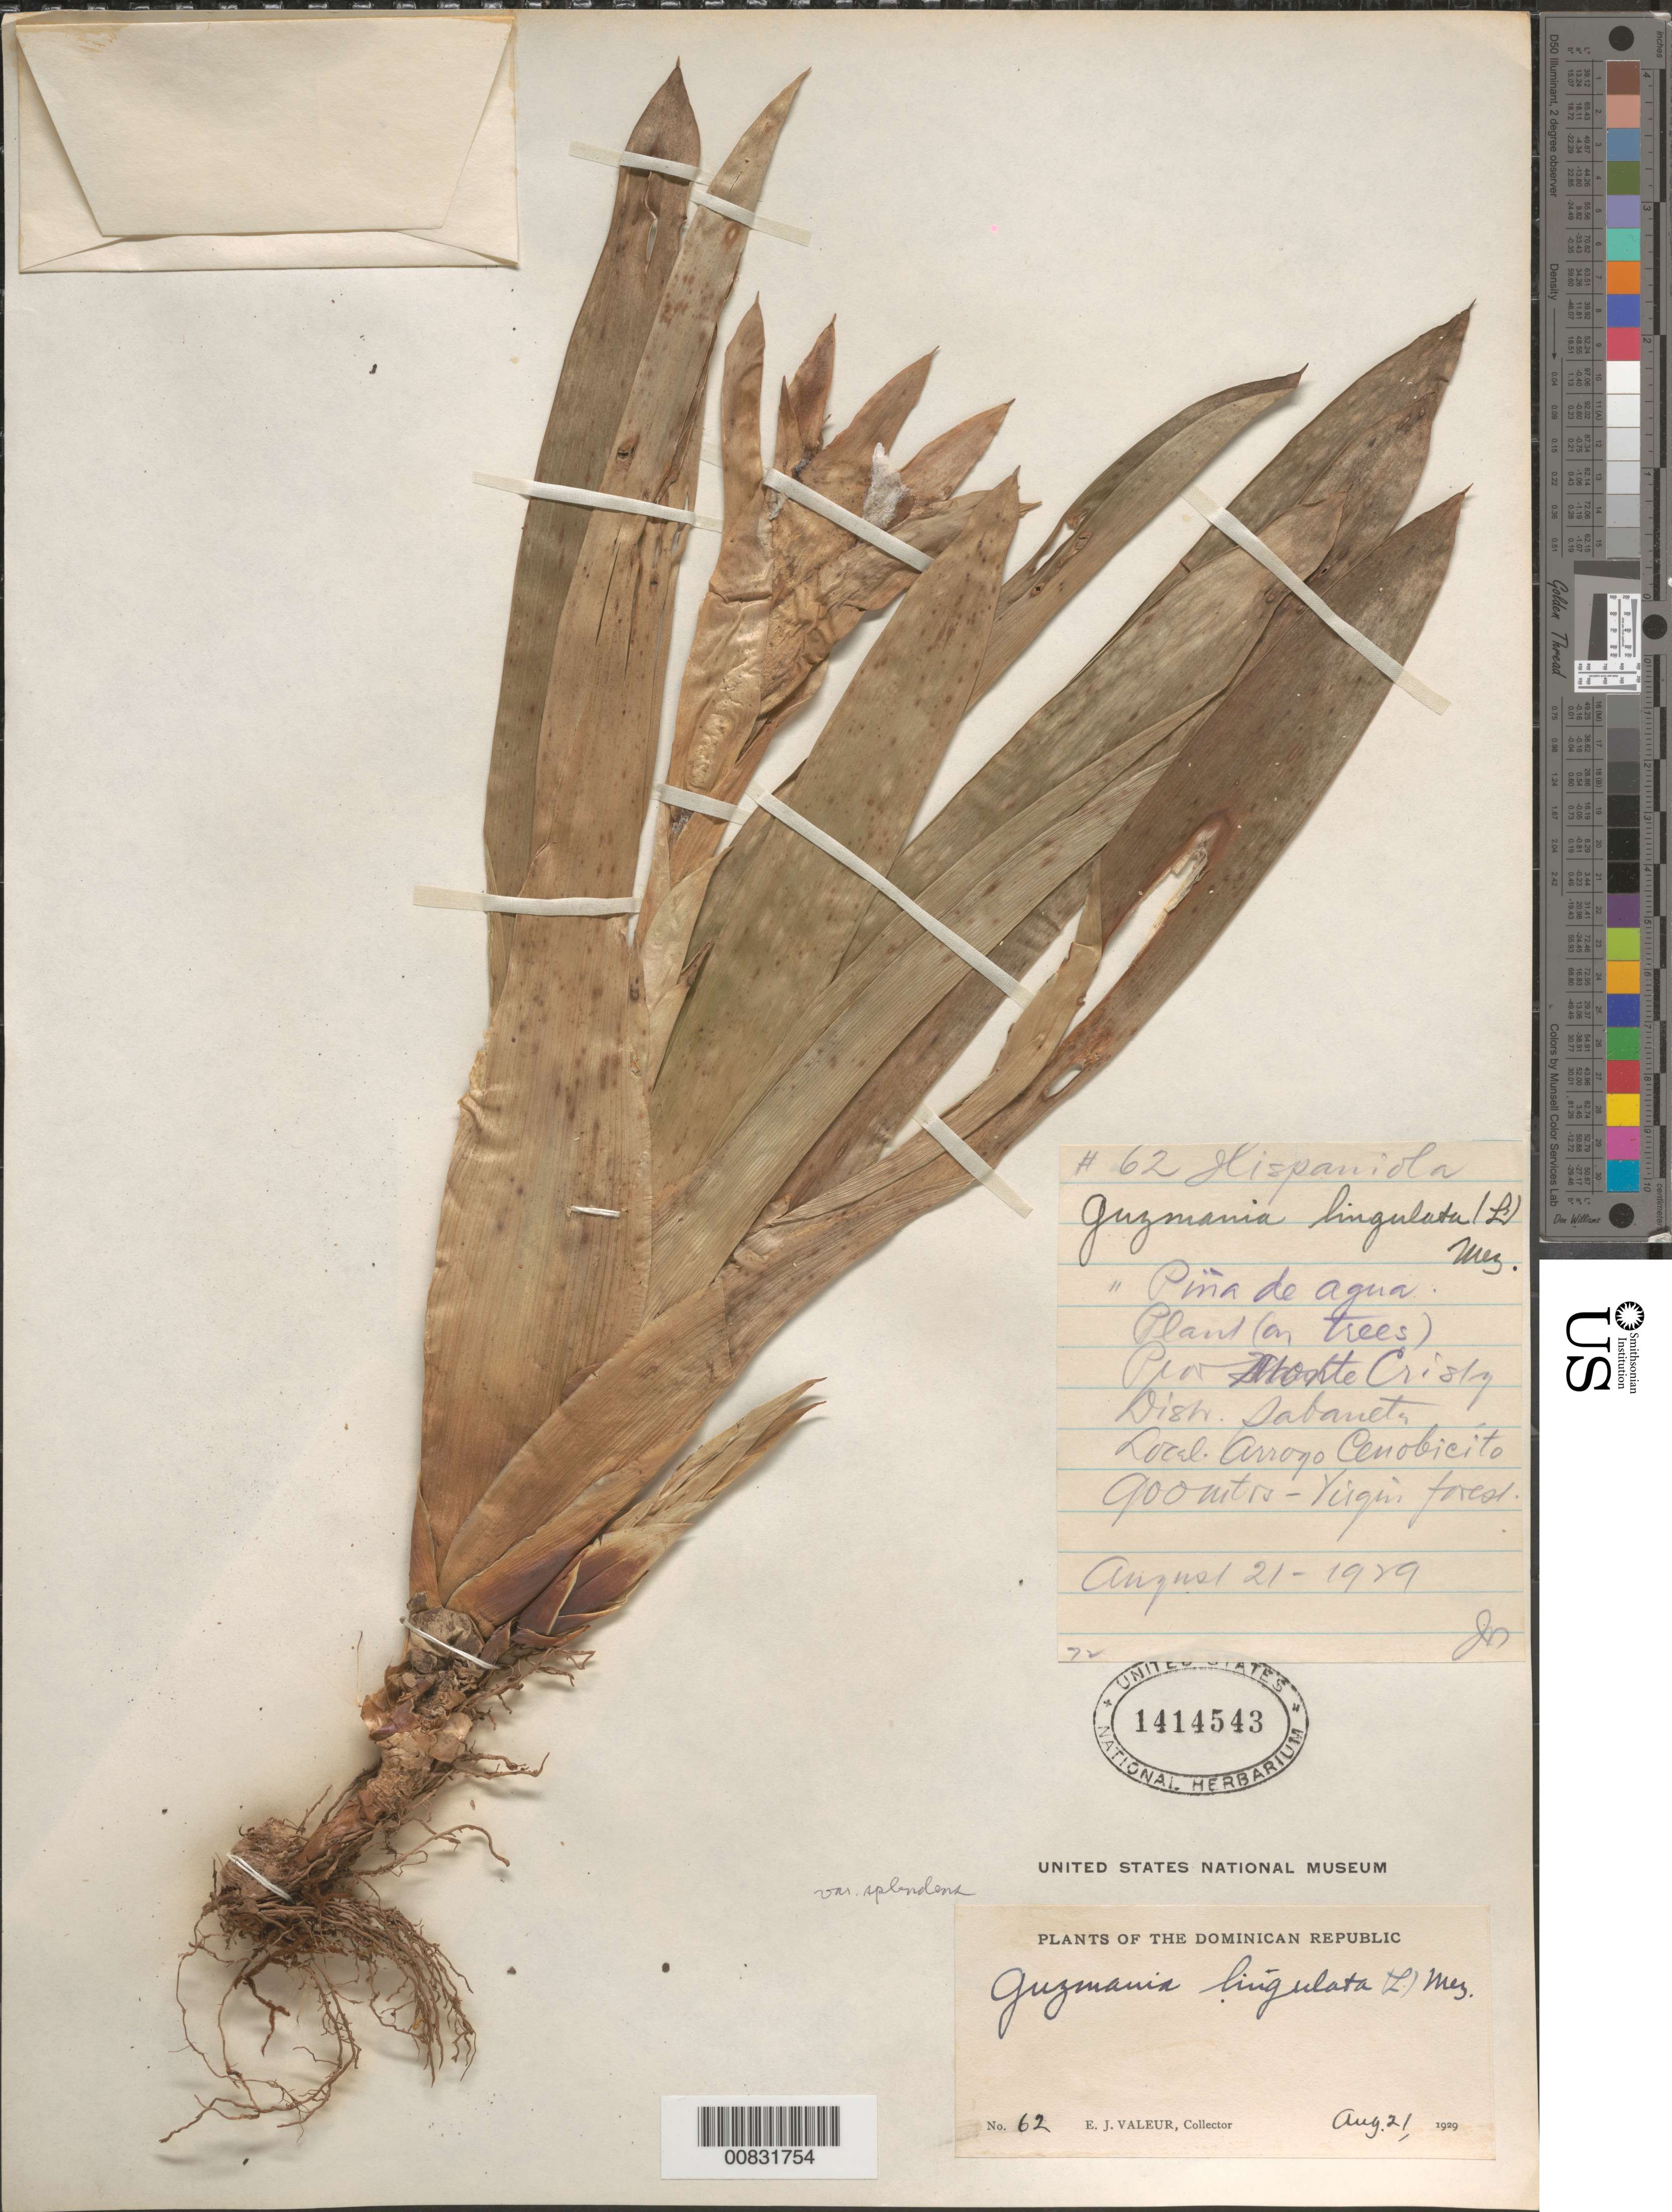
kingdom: Plantae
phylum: Tracheophyta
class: Liliopsida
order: Poales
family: Bromeliaceae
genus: Guzmania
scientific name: Guzmania lingulata var. splendens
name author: (Planch.) Mez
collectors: E. Valeur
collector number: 62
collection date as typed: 21 Aug 1929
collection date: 1929-08-21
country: Dominican Republic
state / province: Monte Cristi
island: Hispaniola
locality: Distr. Sabaneta. Arroyo Cenobicito.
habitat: On trees. Virgin forest.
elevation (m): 900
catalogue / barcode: US 1414543